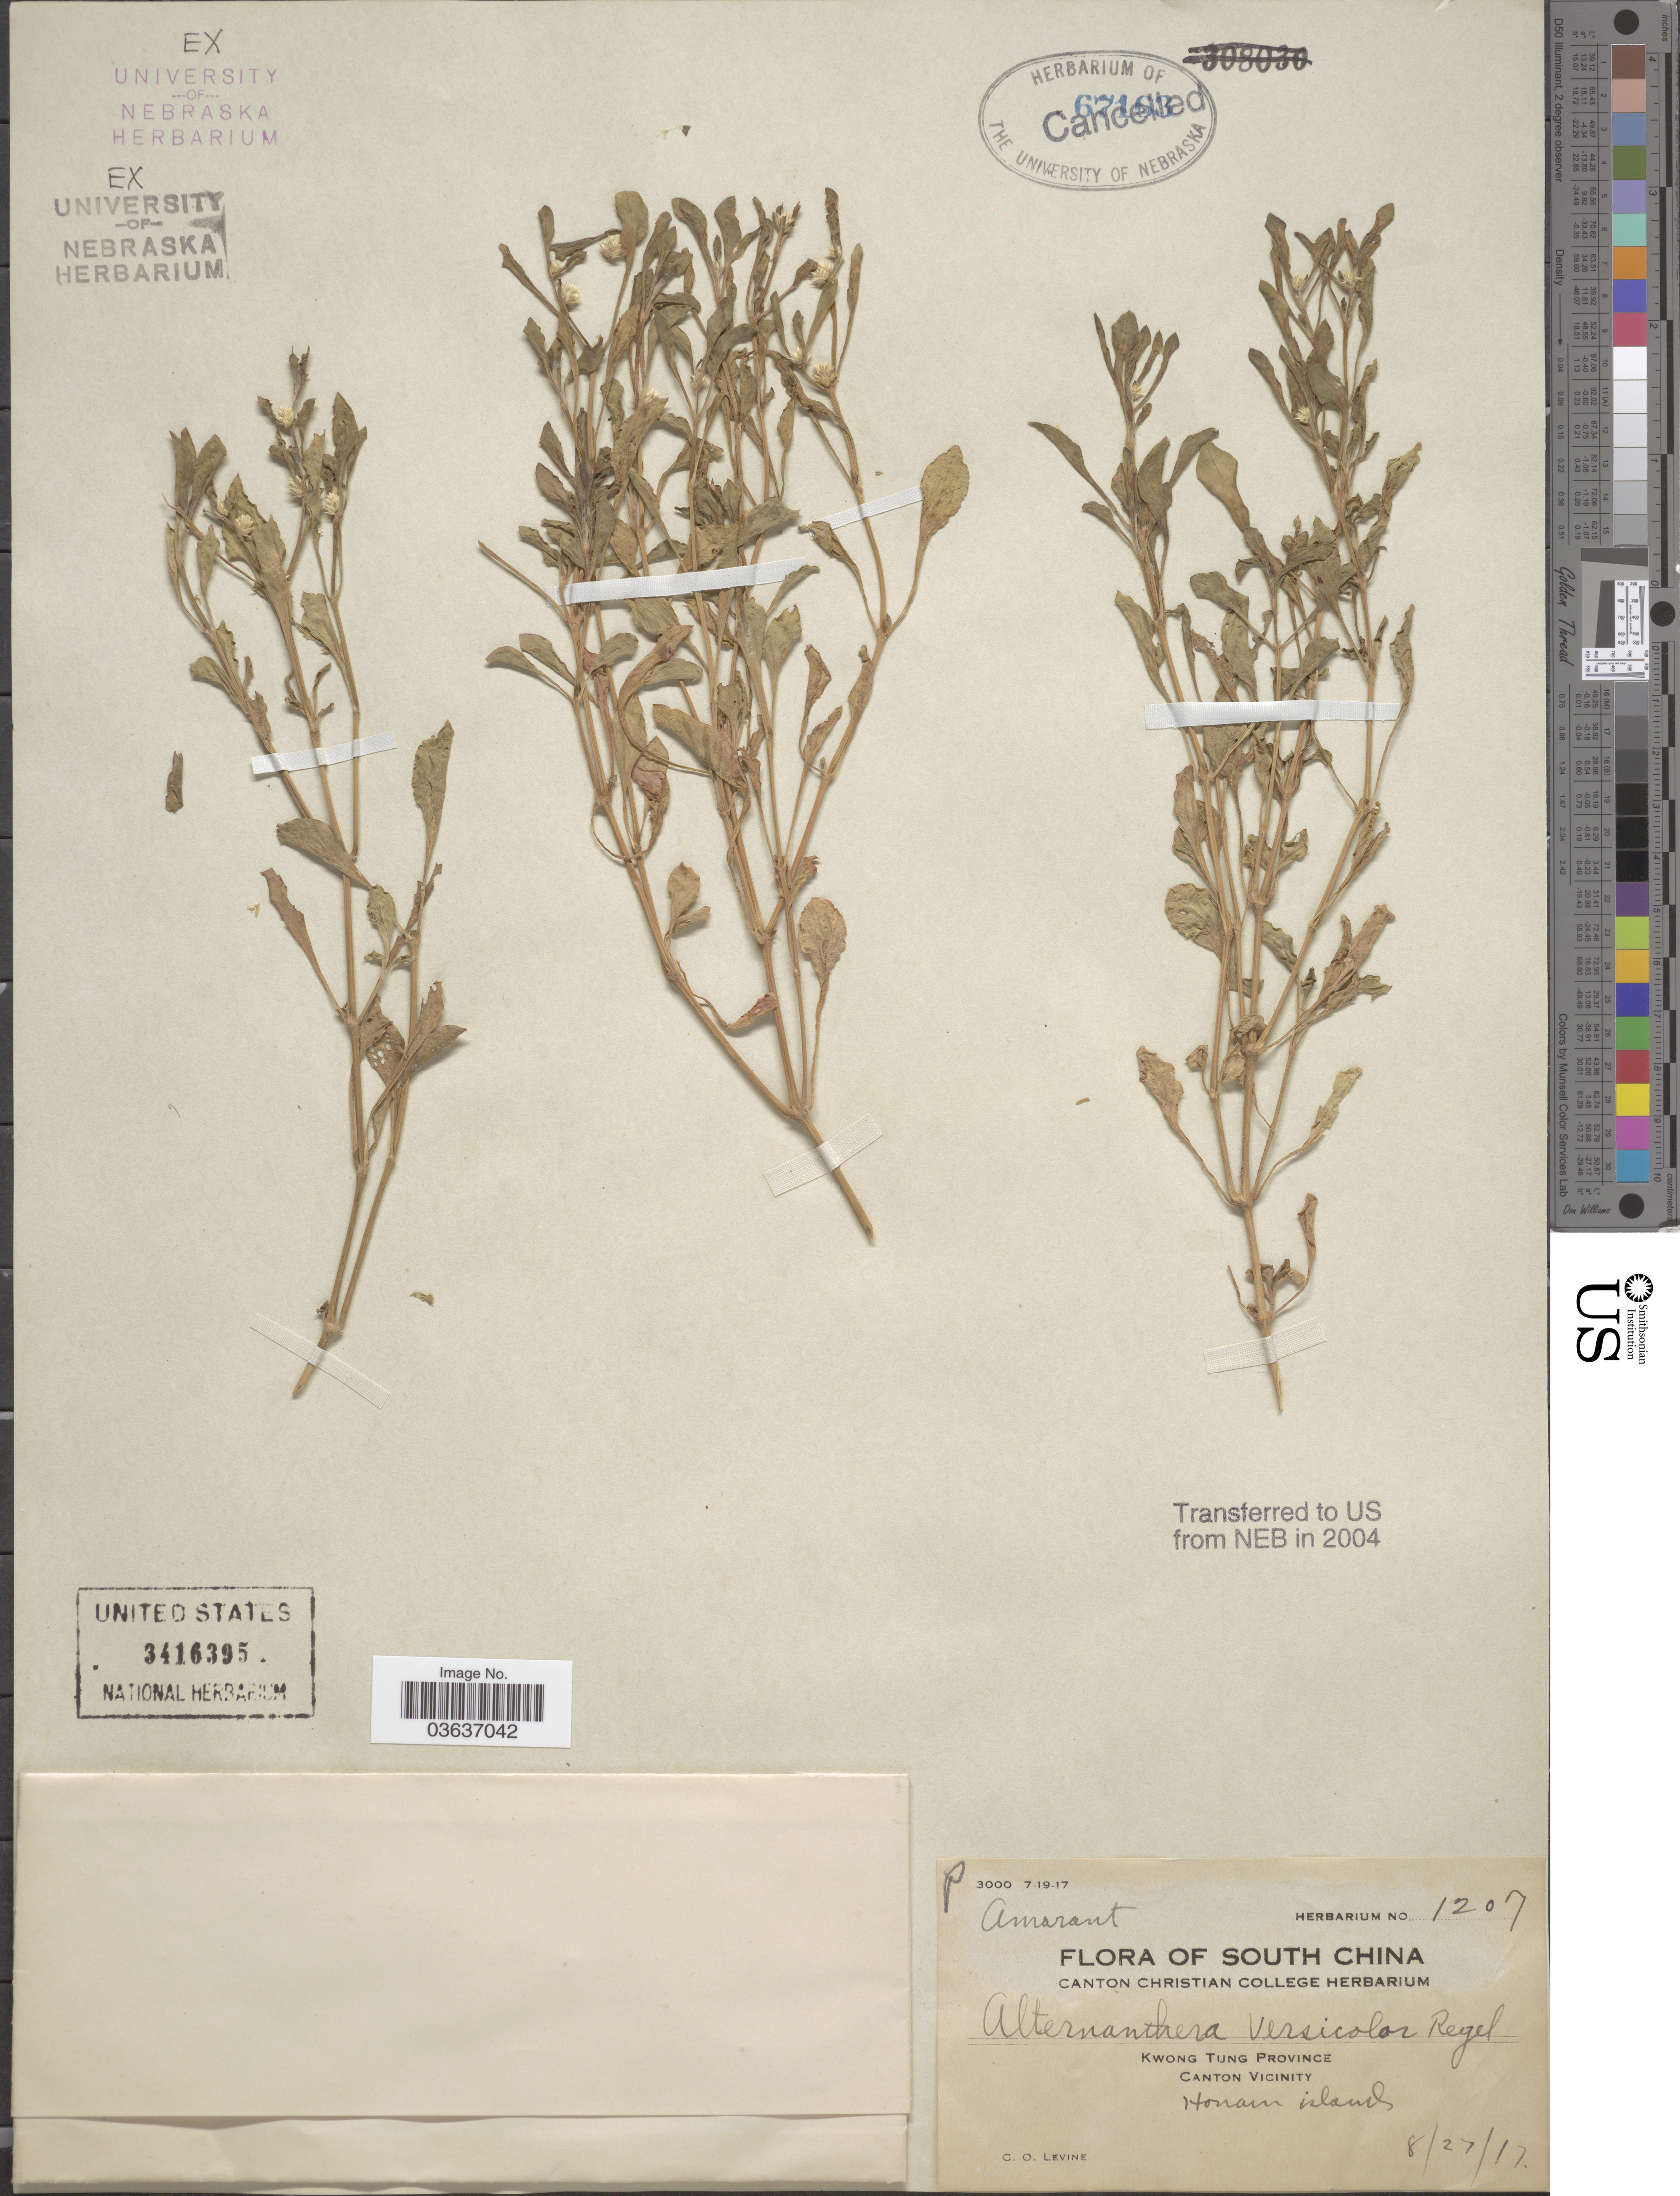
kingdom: Plantae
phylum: Tracheophyta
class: Magnoliopsida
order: Caryophyllales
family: Amaranthaceae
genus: Alternanthera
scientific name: Alternanthera versicolor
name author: (Lem.) Regel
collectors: C. O. Levine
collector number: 1207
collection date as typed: Transcribed d/m/y: 27/8/17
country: China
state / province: Guangdong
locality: South China. Kwong Tung Province. Canton Vicinity, Honam island.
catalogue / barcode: US 3416395